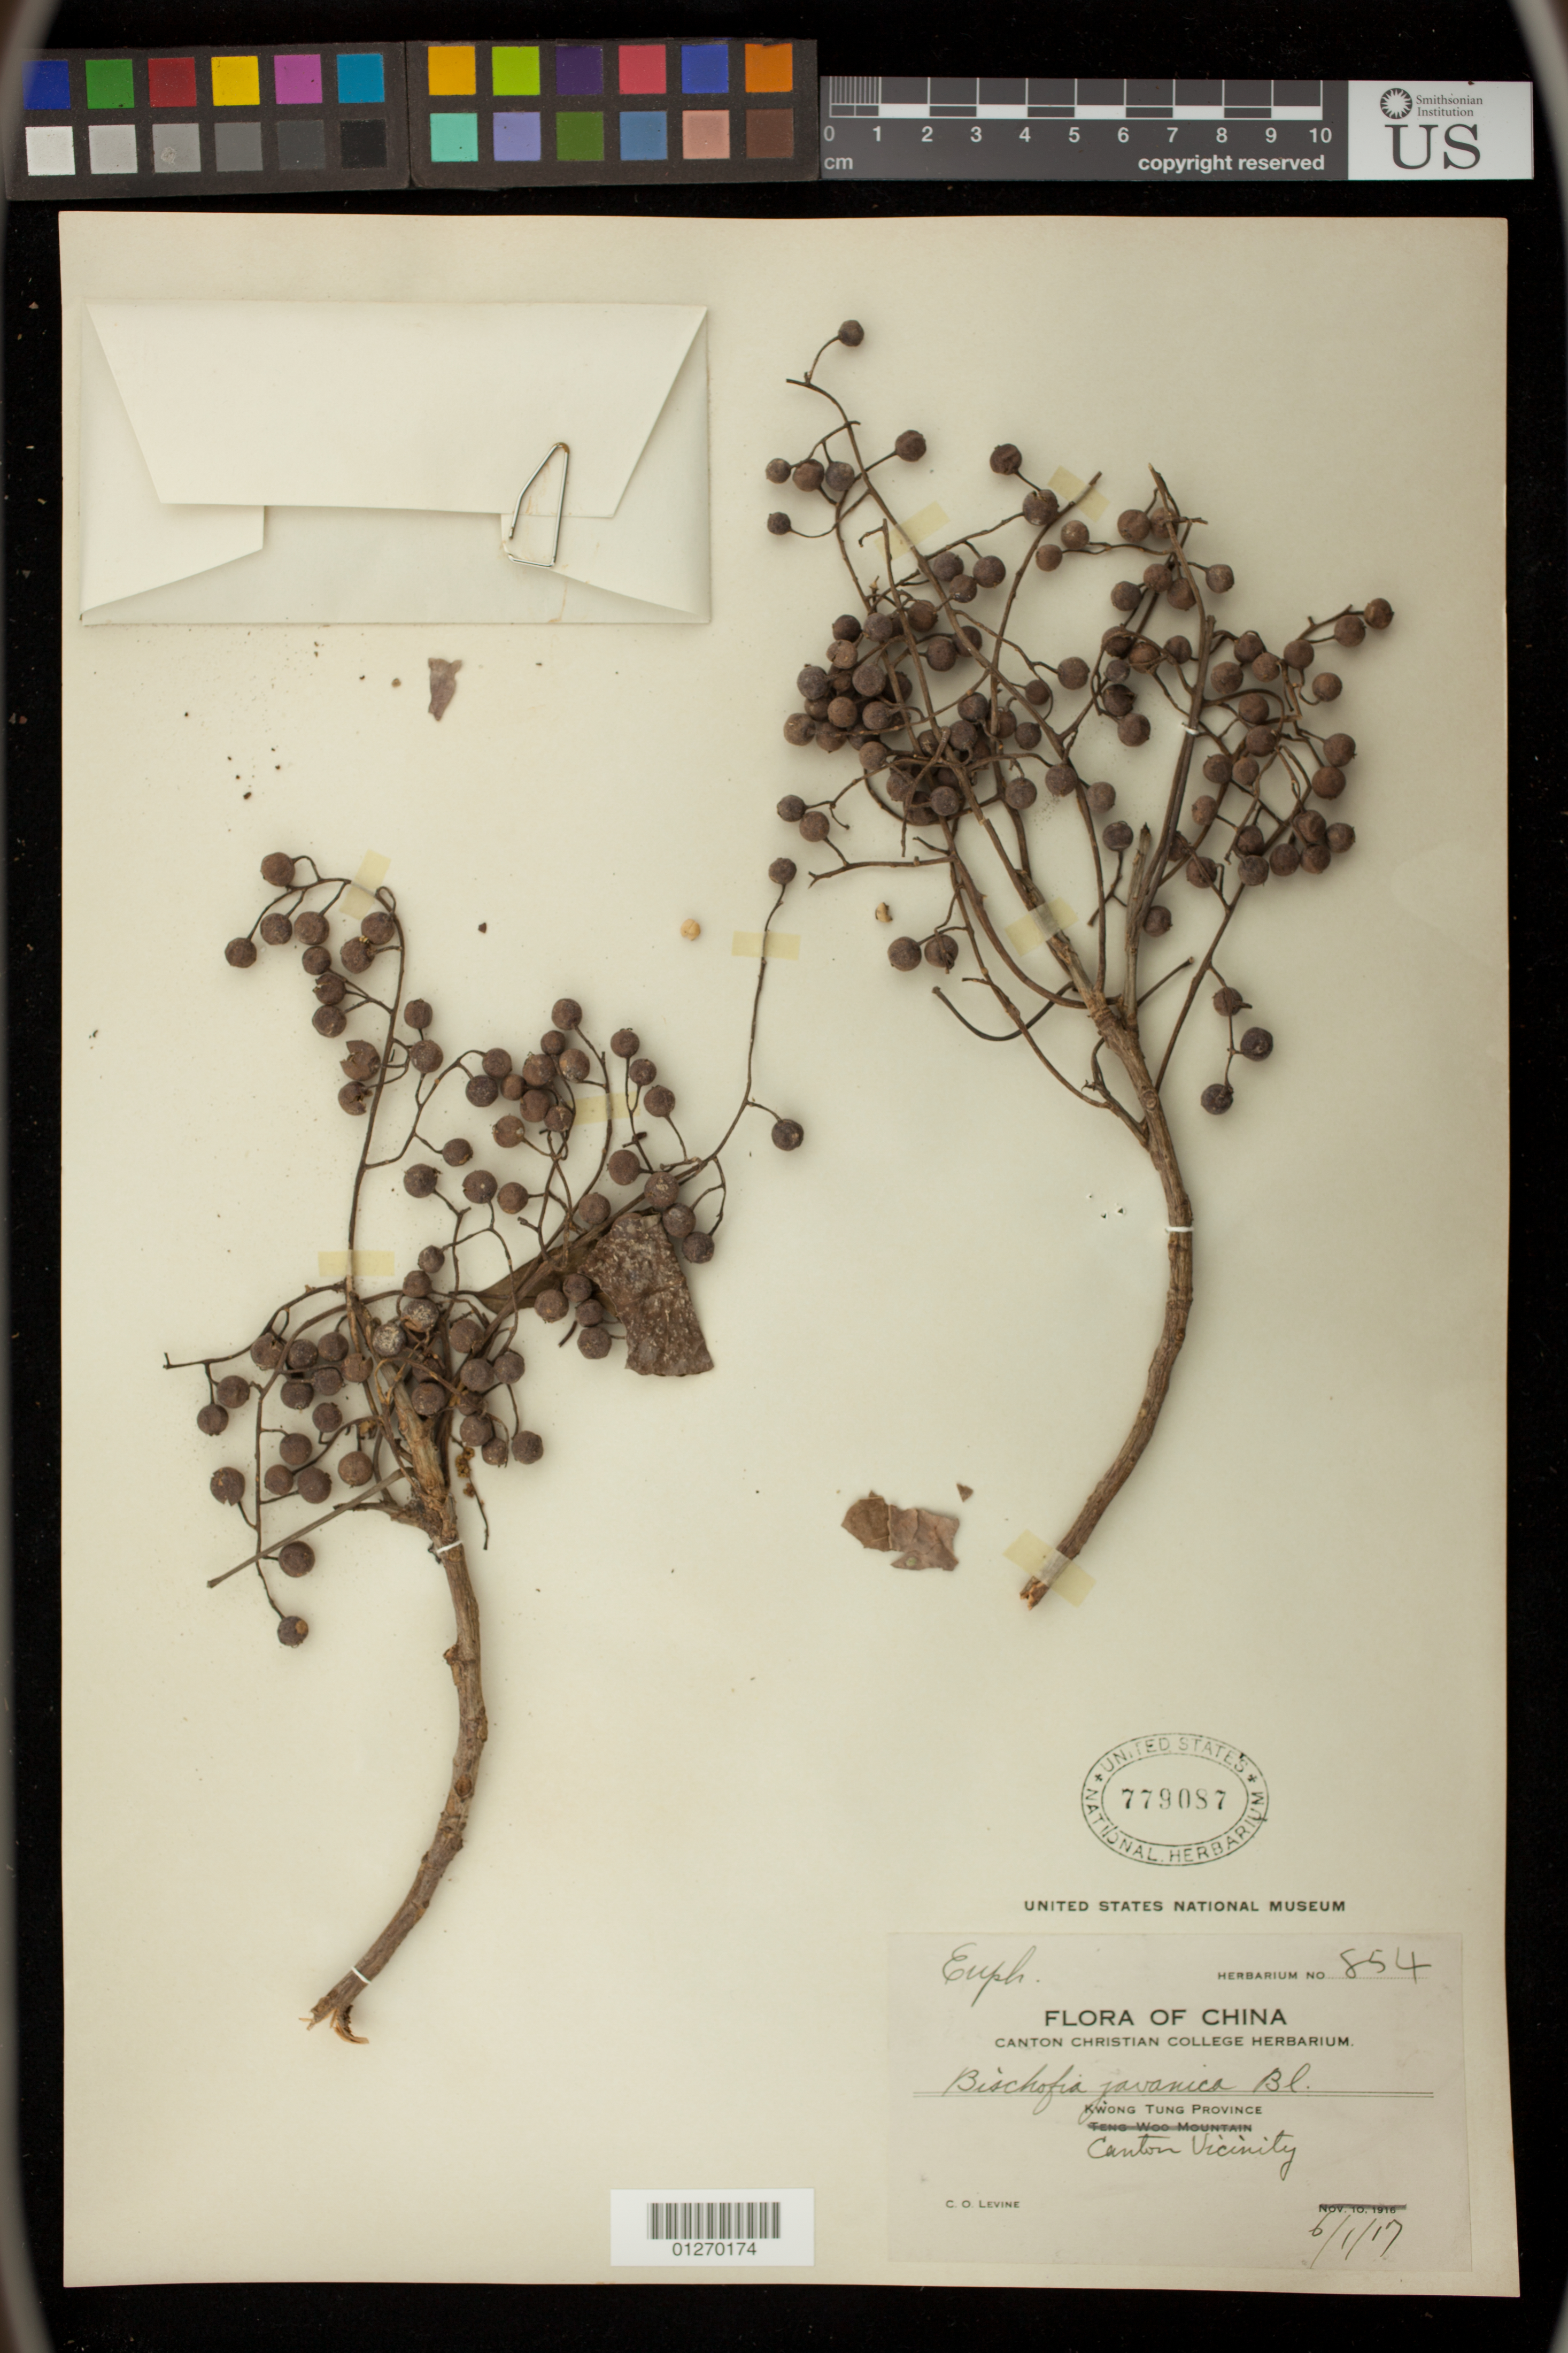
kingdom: Plantae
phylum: Tracheophyta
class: Magnoliopsida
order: Malpighiales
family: Phyllanthaceae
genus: Bischofia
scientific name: Bischofia javanica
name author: Blume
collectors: C. O. Levine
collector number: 854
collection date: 1917-01-06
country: China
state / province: Guangdong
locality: Kwong Tung Province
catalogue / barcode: US 779087